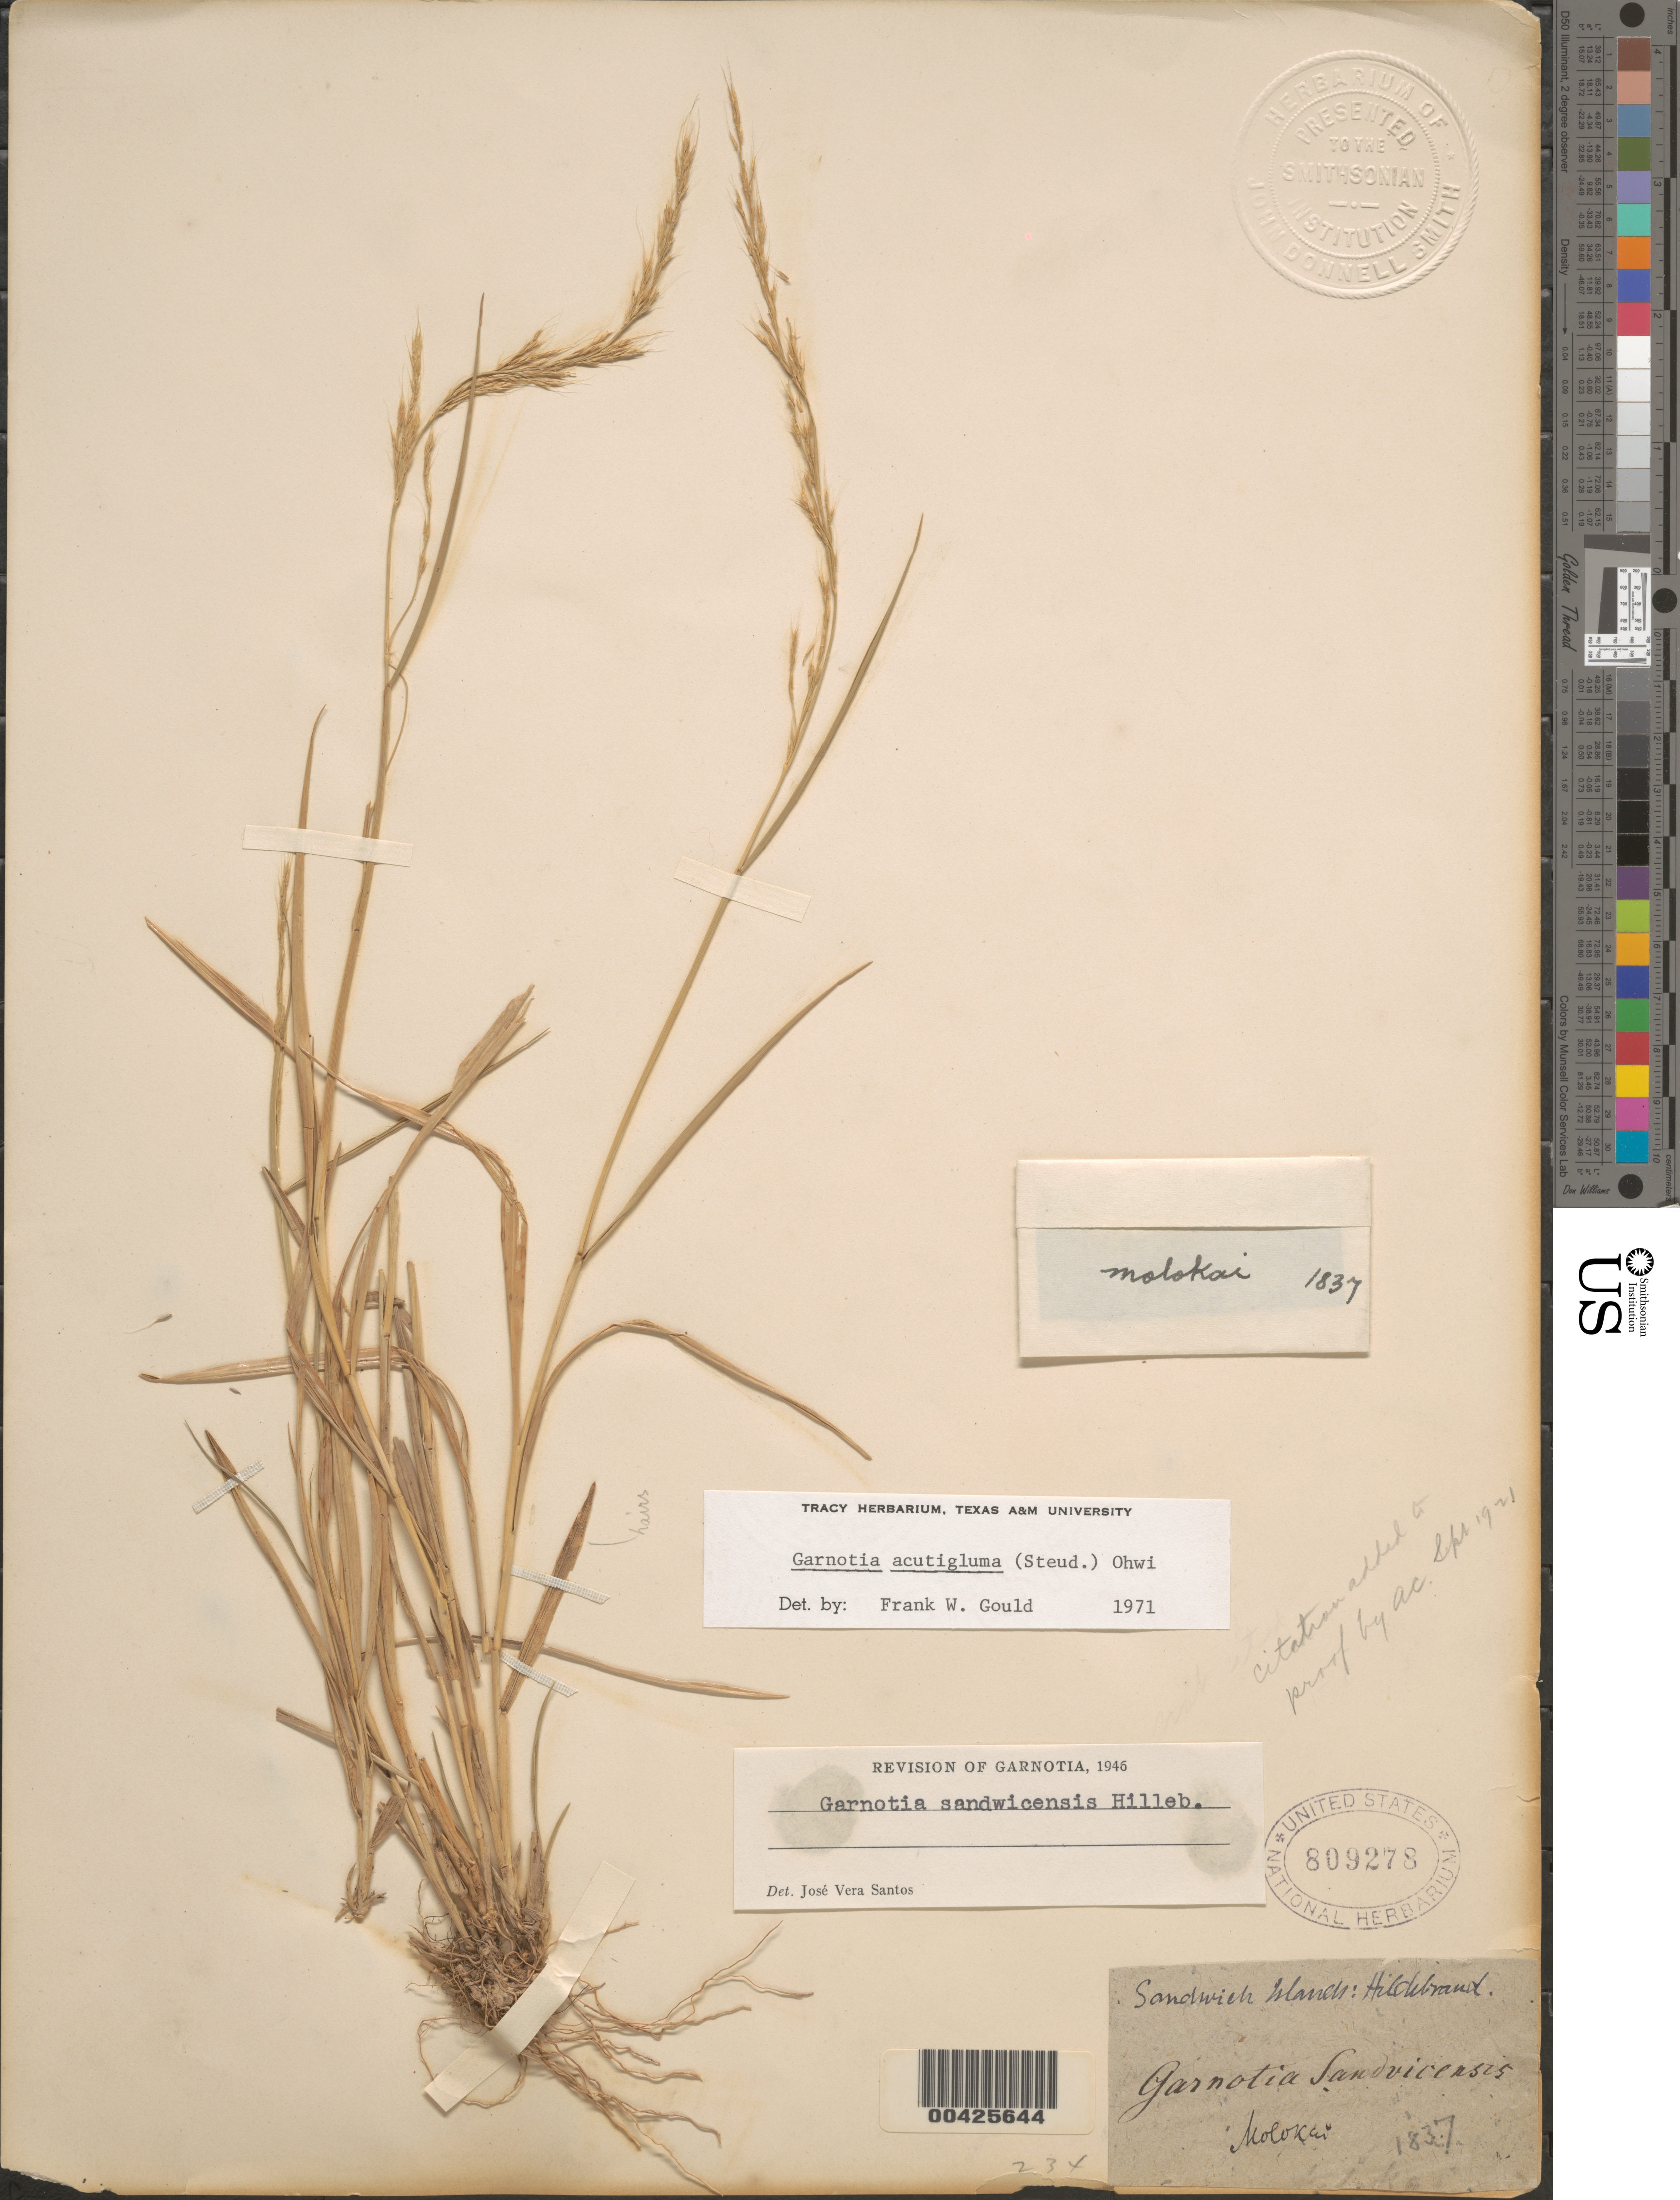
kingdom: Plantae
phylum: Tracheophyta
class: Liliopsida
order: Poales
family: Poaceae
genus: Garnotia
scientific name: Garnotia acutigluma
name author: (Steud.) Ohwi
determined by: Gould, F. W.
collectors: W. Hillebrand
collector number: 1837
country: United States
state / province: Hawaii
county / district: Maui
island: Moloka'i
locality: Sandwich Islands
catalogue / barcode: US 809278